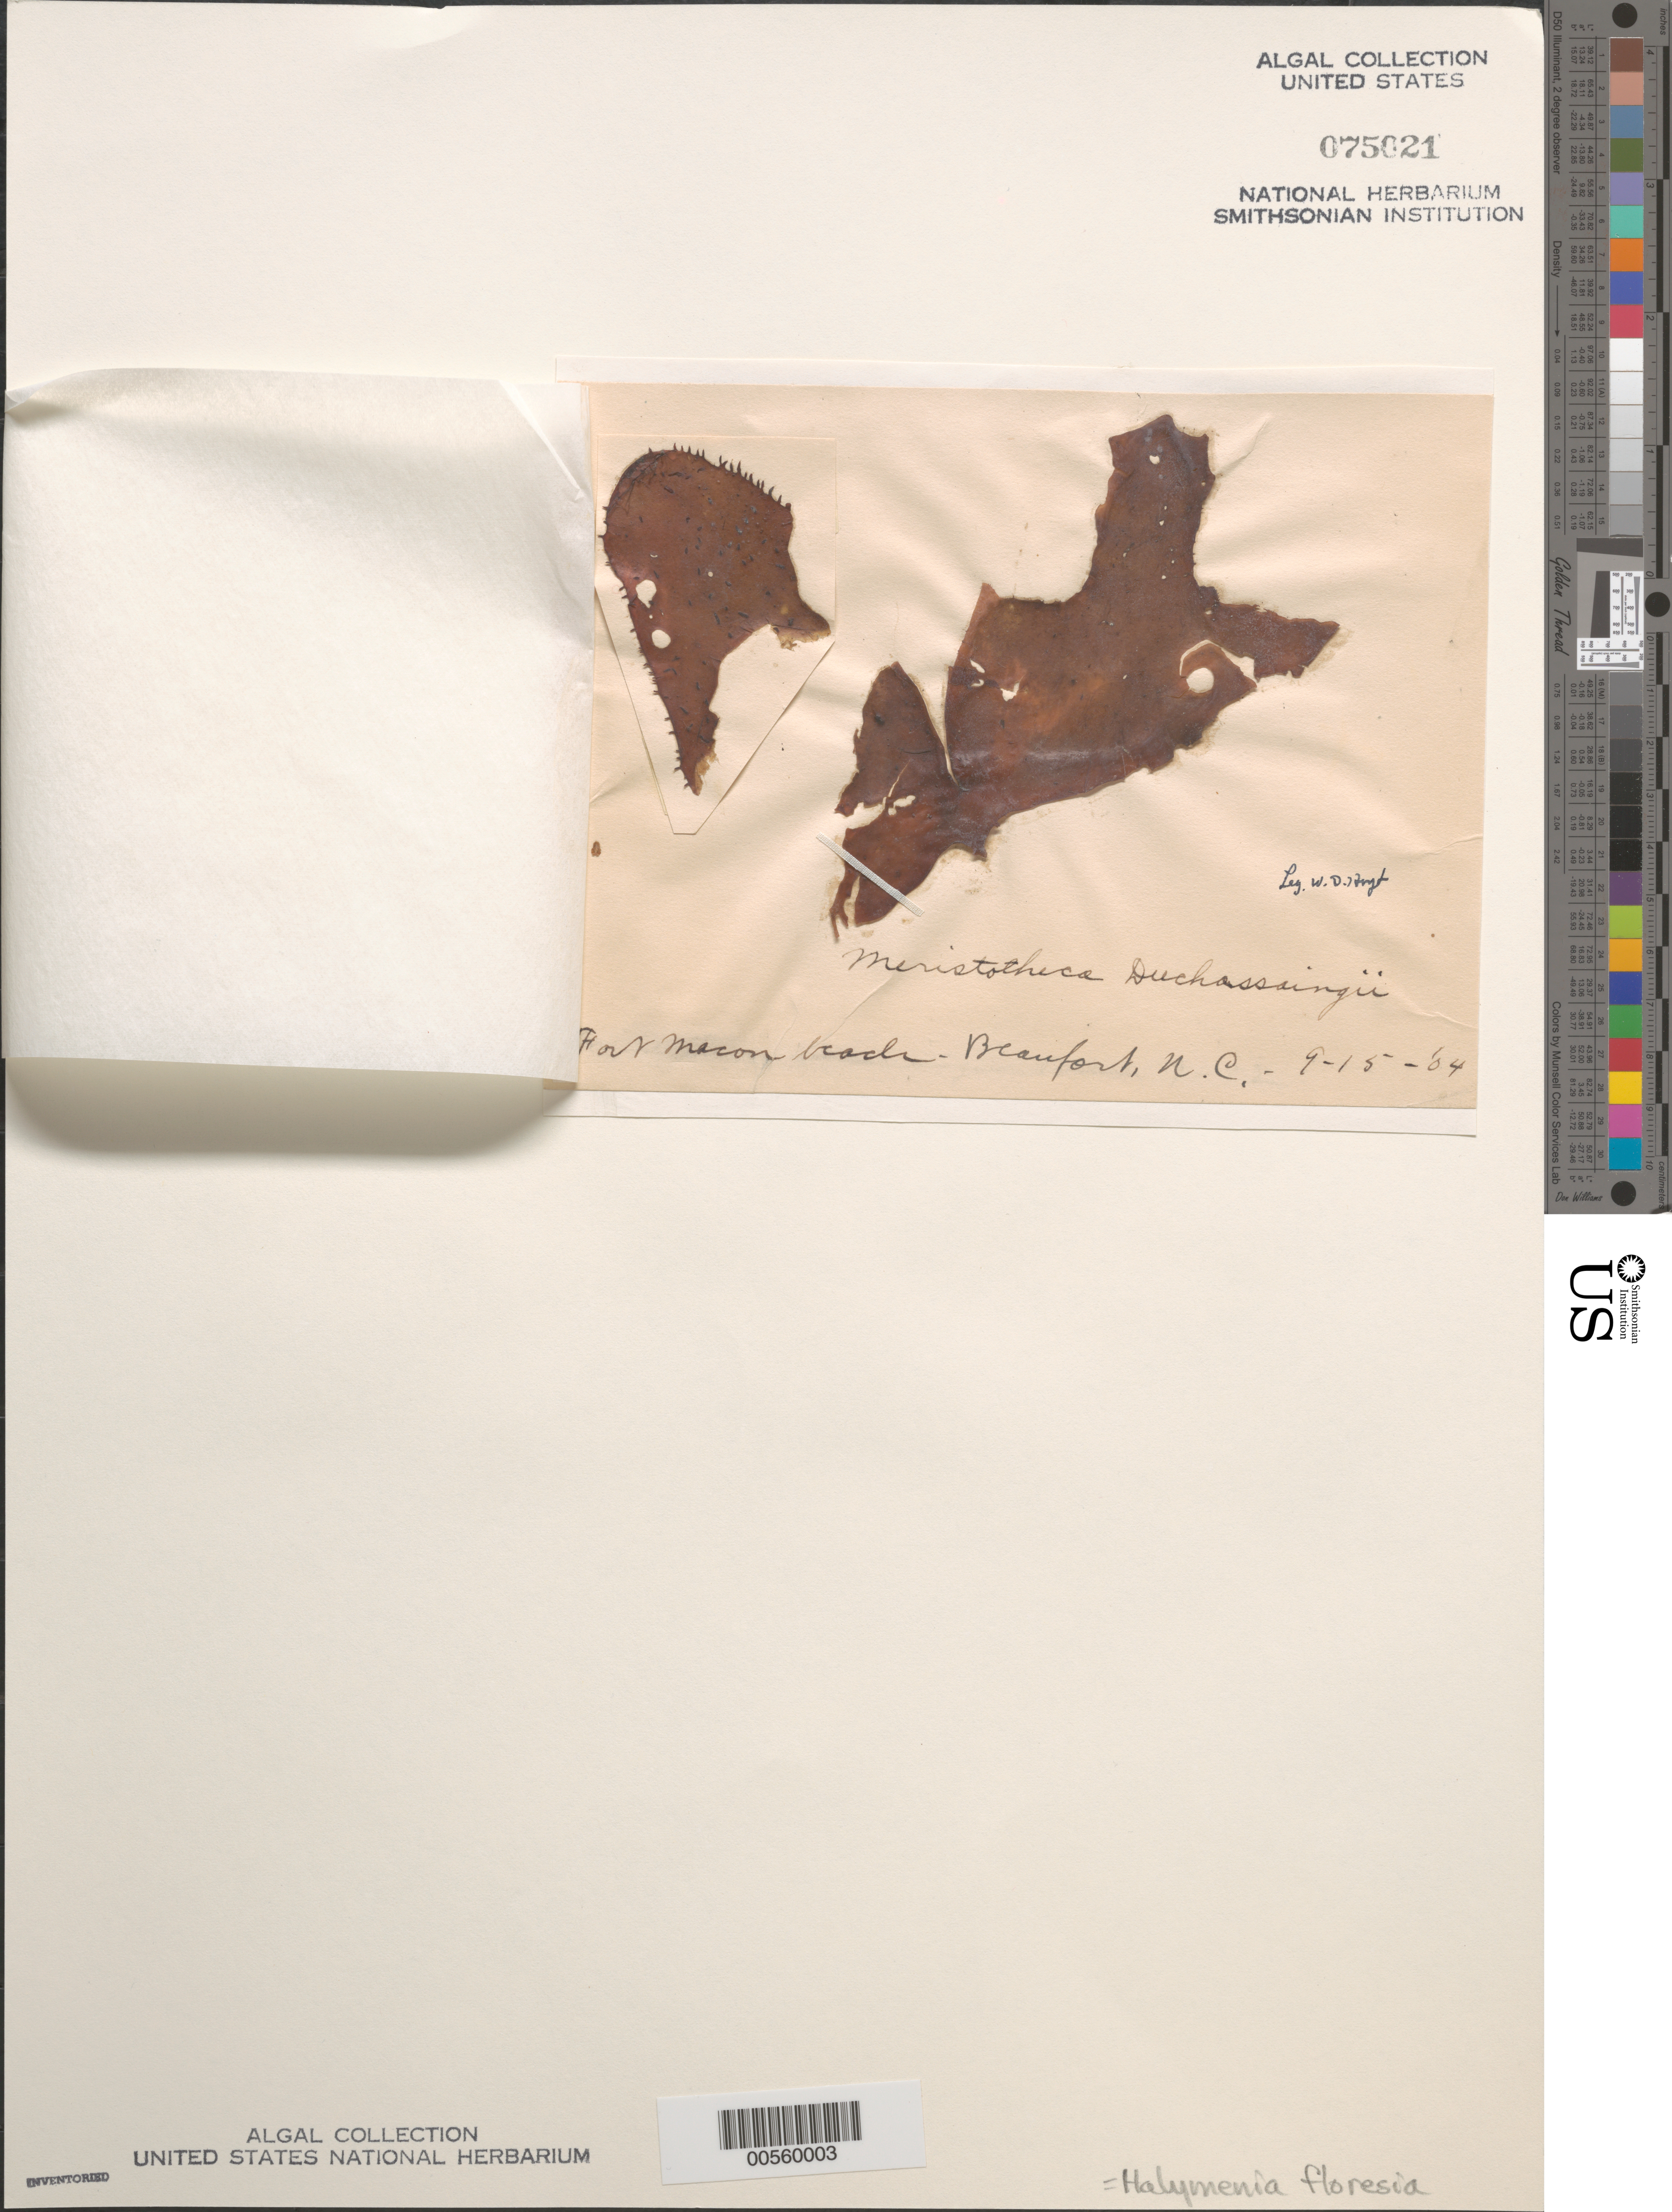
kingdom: Plantae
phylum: Rhodophyta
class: Florideophyceae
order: Halymeniales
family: Halymeniaceae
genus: Halymenia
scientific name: Halymenia floresii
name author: (Clemente) C. Agardh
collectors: W. D. Hoyt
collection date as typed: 15 Sep 1904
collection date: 1904-09-15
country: United States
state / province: North Carolina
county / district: Carteret County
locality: Beaufort, Fort Macon Beach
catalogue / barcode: US 75021